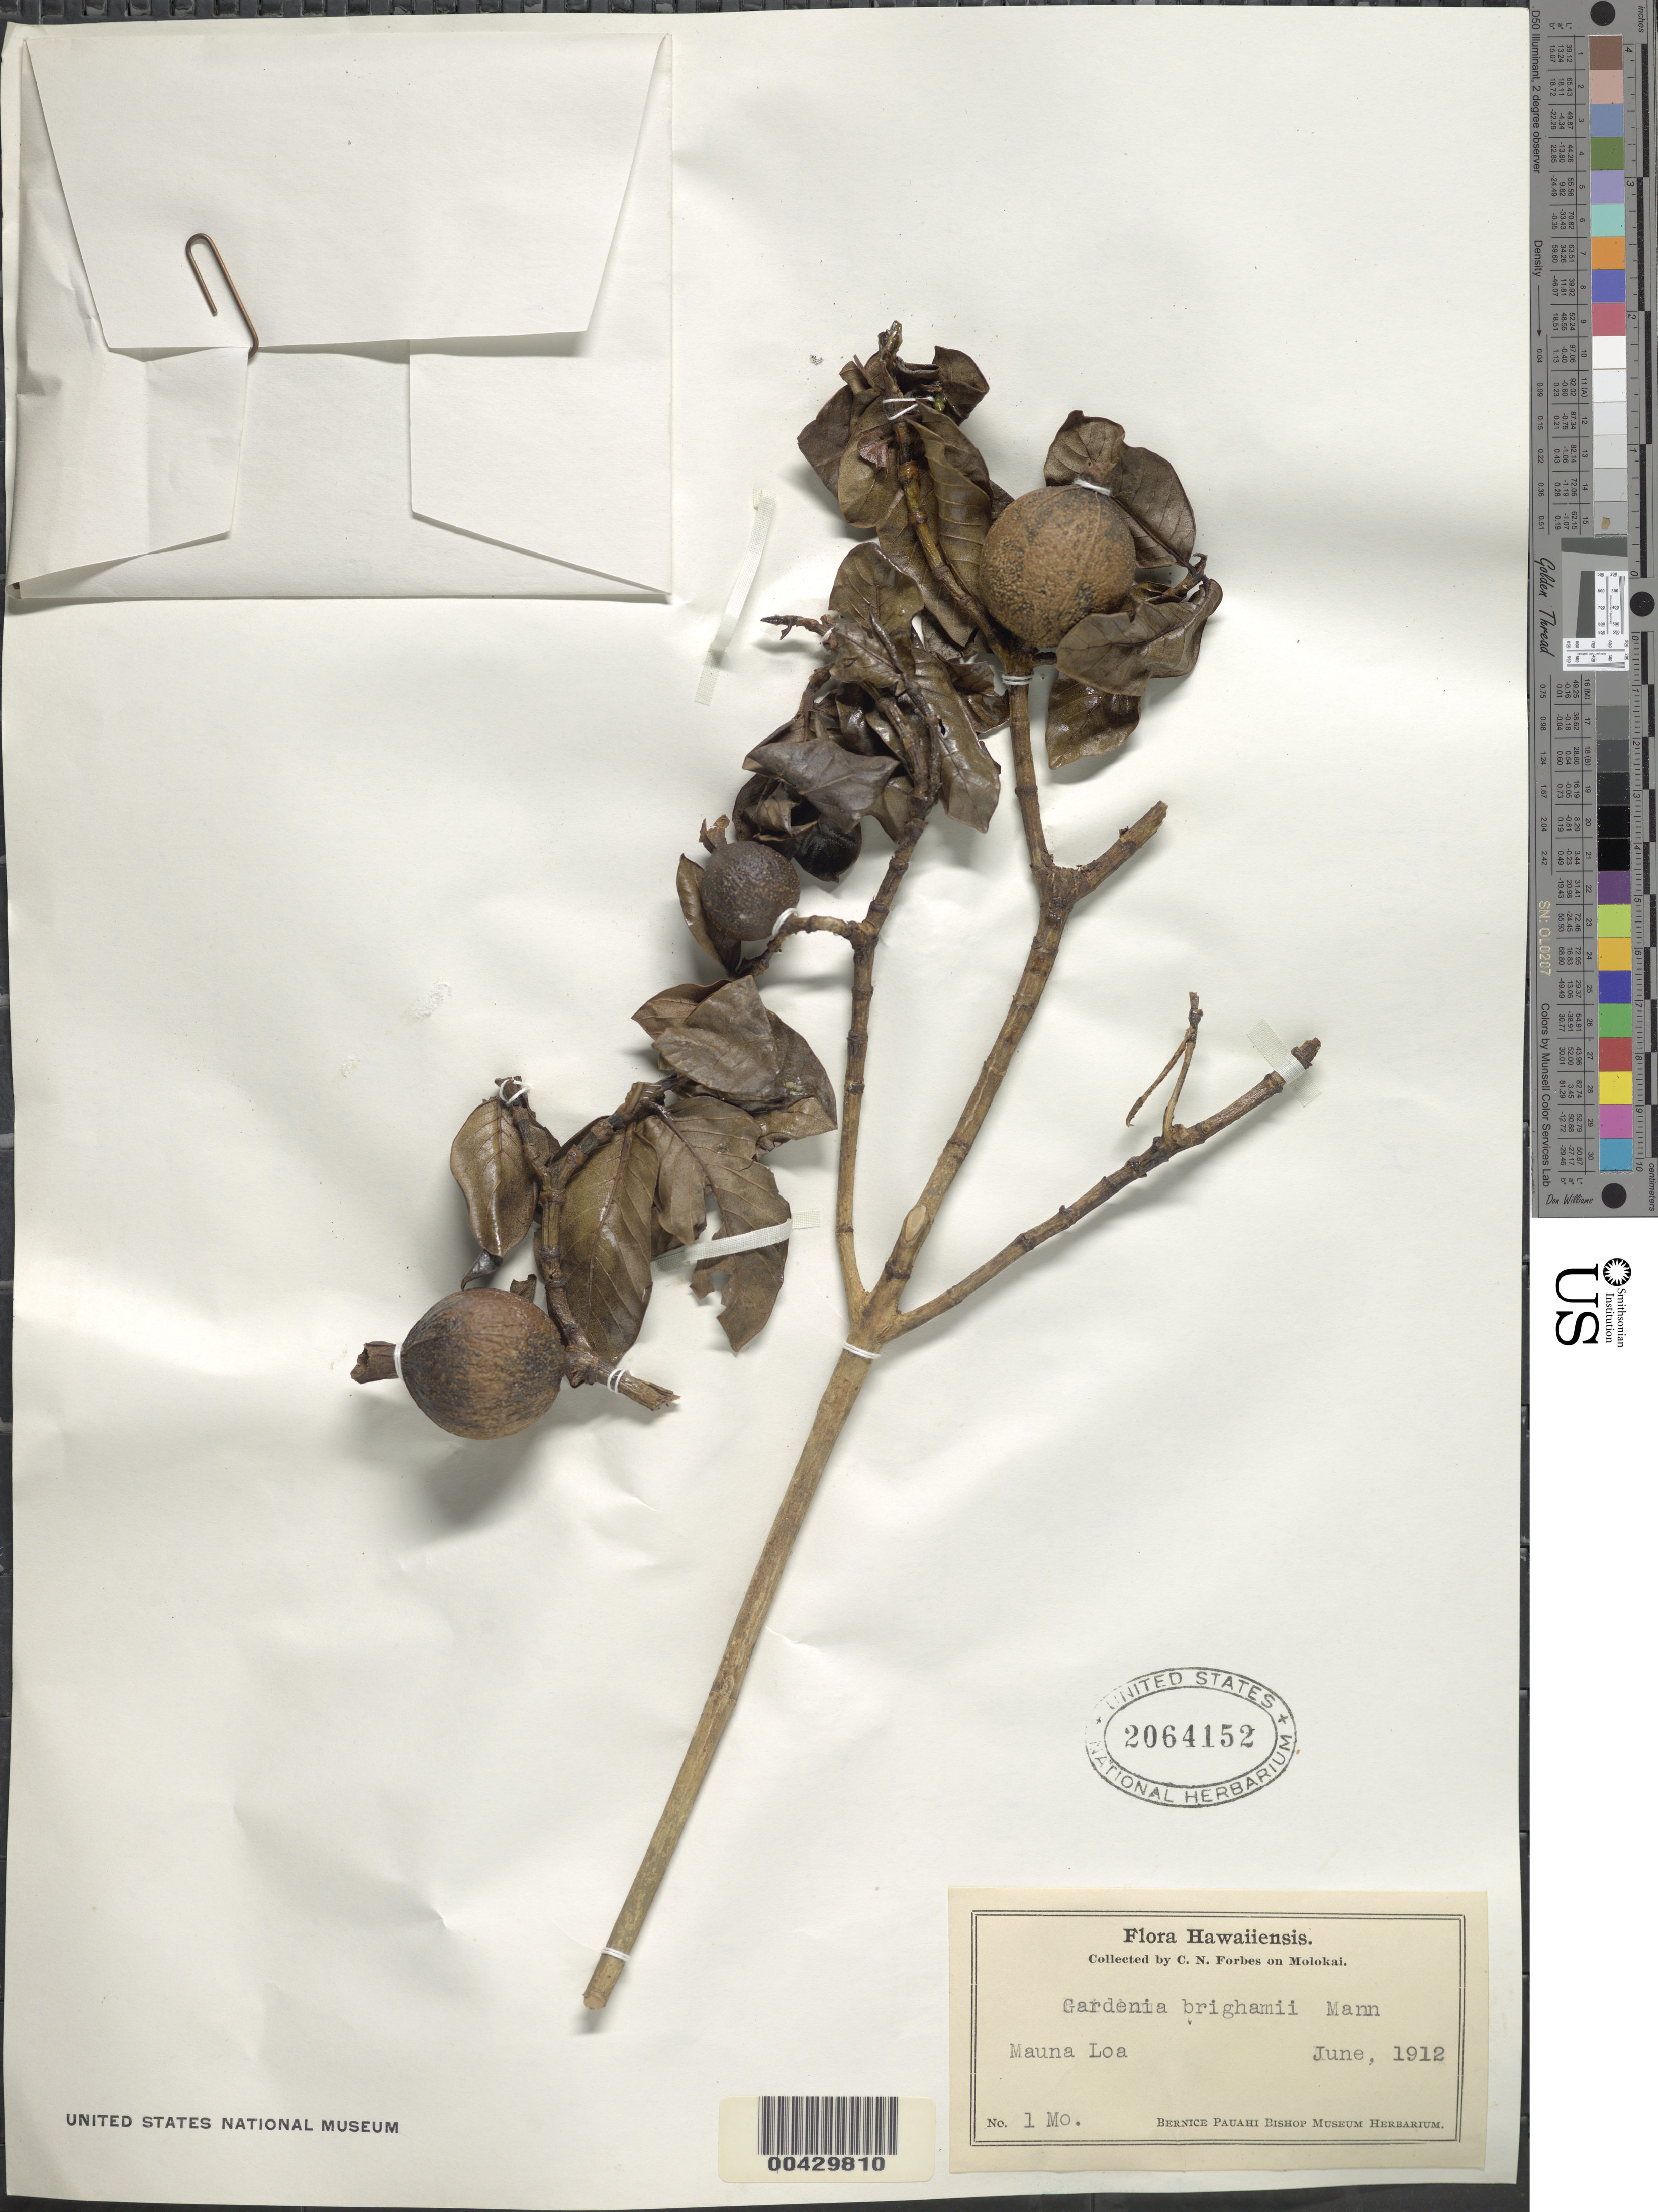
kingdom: Plantae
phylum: Tracheophyta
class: Magnoliopsida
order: Gentianales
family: Rubiaceae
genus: Gardenia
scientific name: Gardenia brighamii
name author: H. Mann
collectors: C. N. Forbes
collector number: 1 Mo.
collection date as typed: Jun 1912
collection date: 1912-06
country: United States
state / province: Hawaii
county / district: Maui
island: Moloka'i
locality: Maunaloa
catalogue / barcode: US 2064152